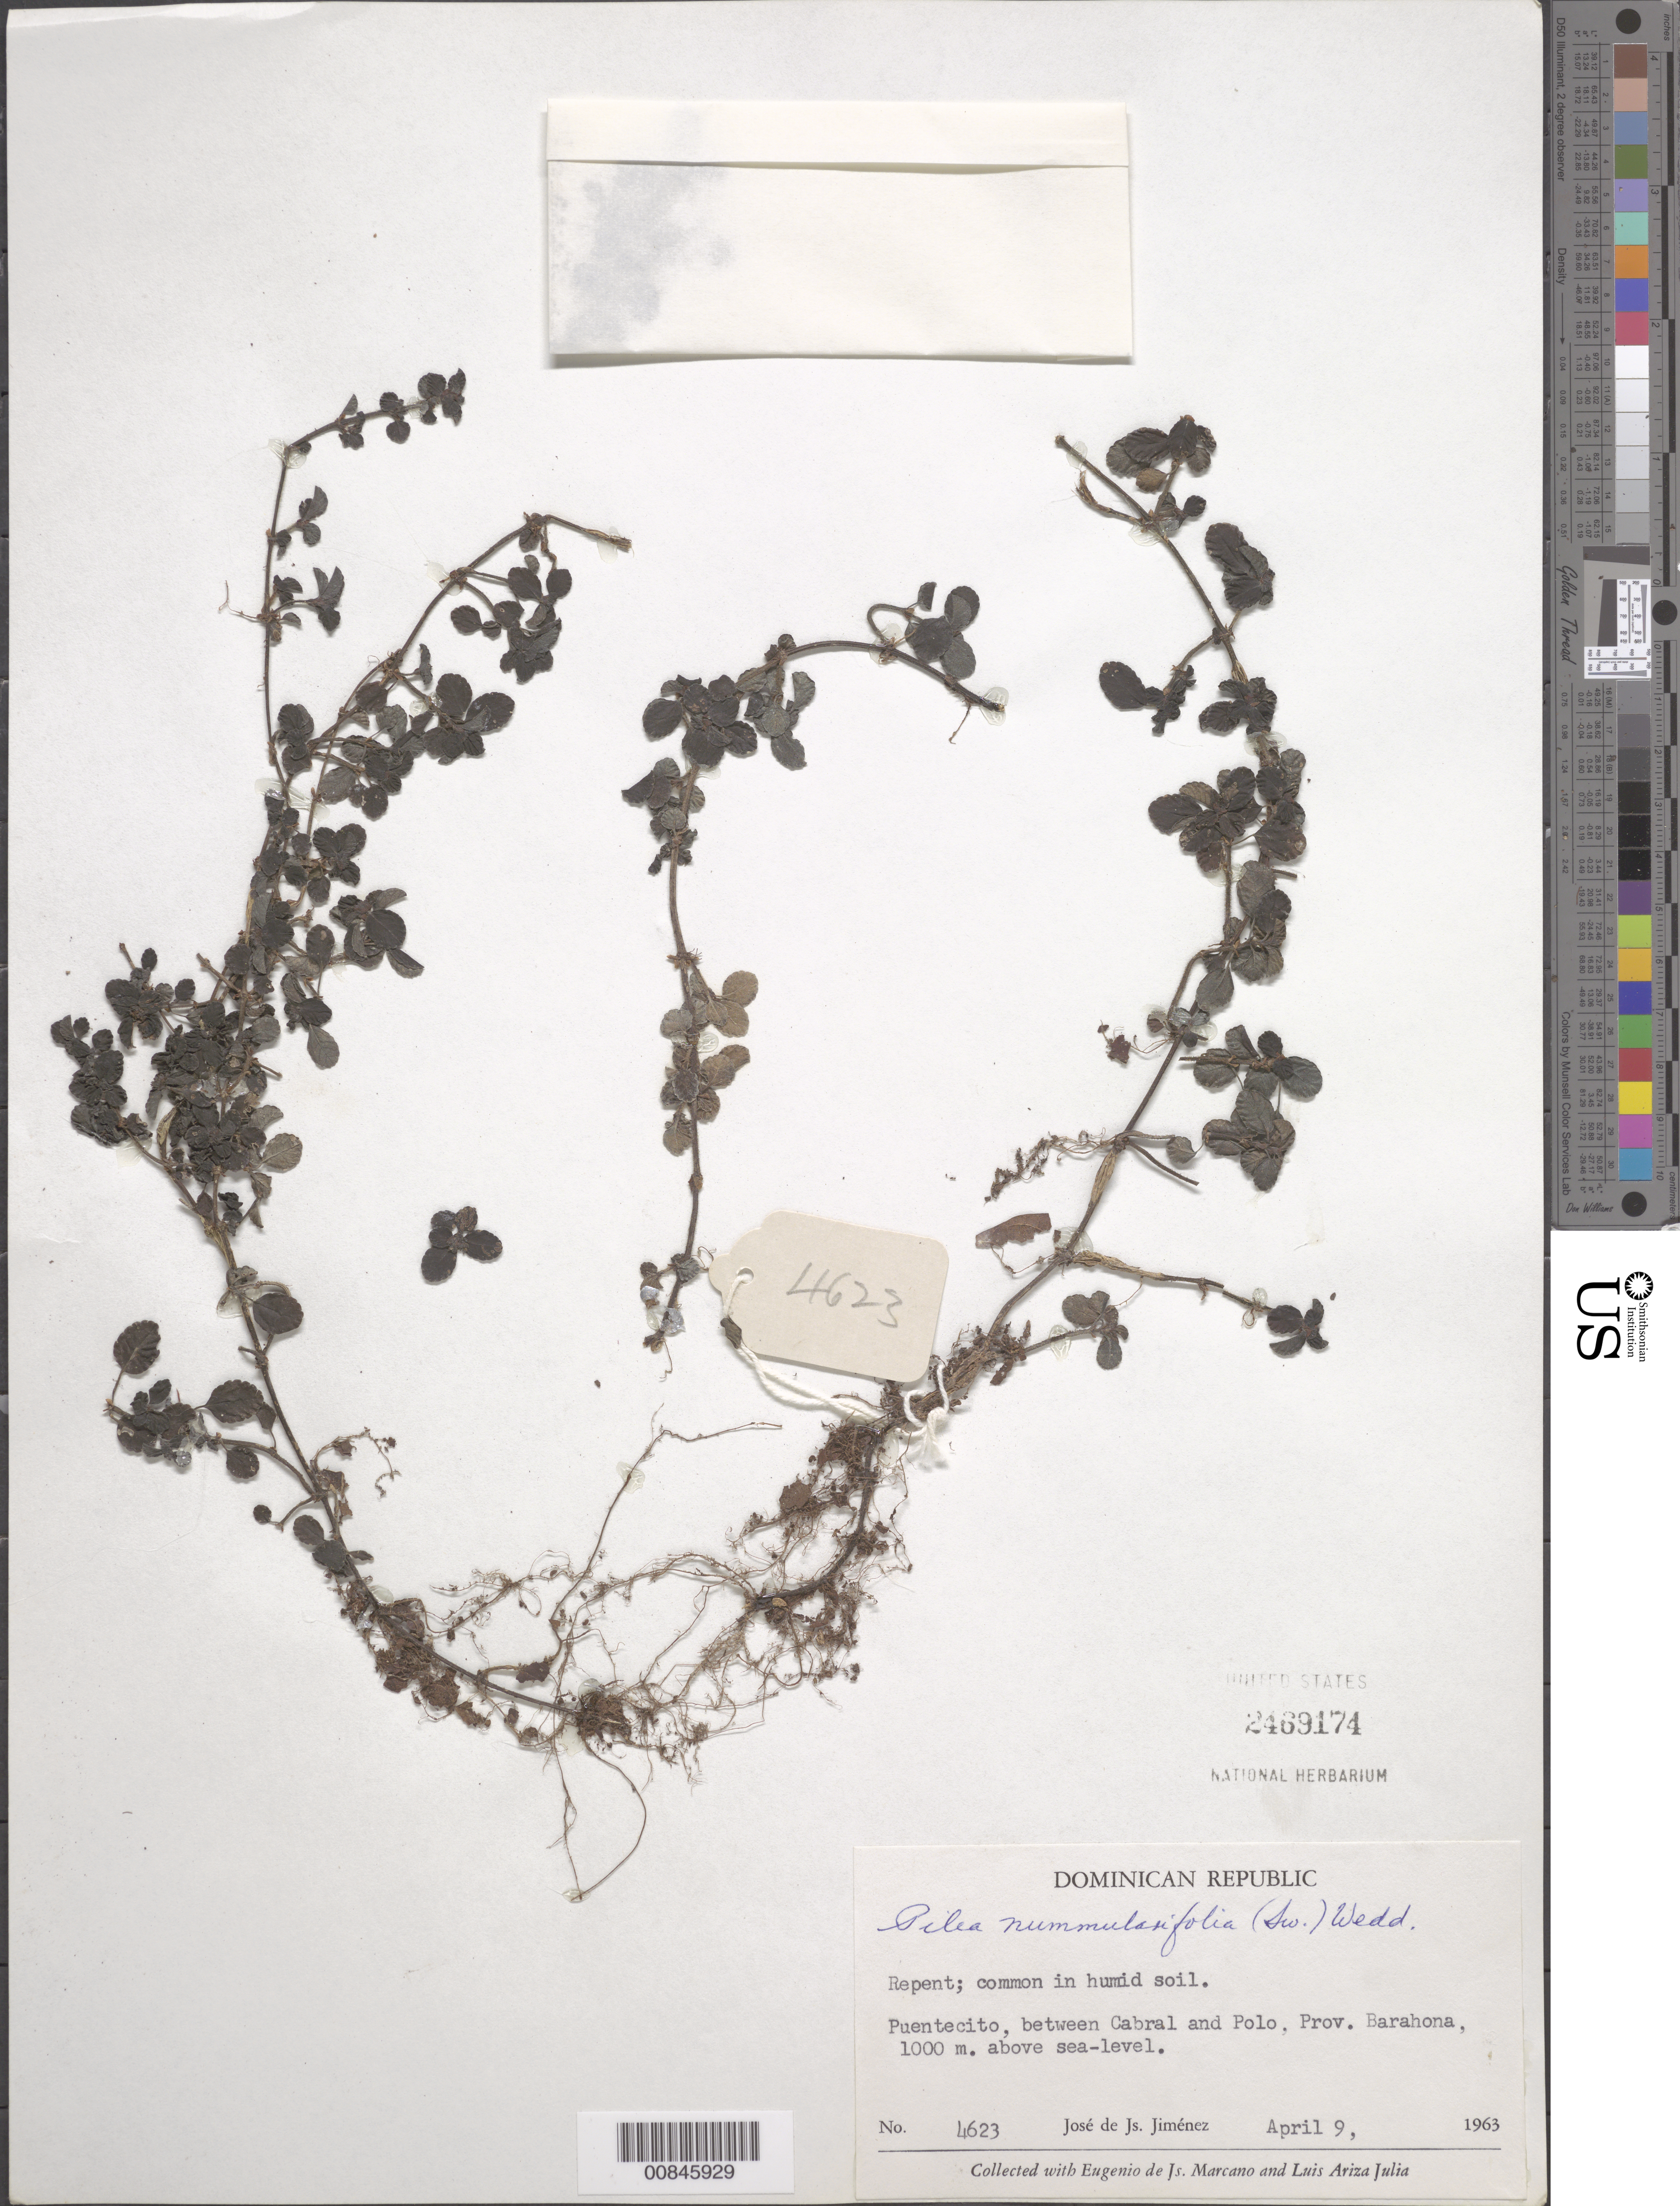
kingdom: Plantae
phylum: Tracheophyta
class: Magnoliopsida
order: Rosales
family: Urticaceae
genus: Pilea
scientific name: Pilea nummularifolia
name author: (Sw.) Wedd.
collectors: J. J. Jiménez, E. J. Marcano F. & L. Ariza-Julia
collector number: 4623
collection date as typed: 09 Apr 1963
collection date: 1963-04-09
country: Dominican Republic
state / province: Barahona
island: Hispaniola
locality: Puentecito, between Cabral y Polo.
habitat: Common in humid soil.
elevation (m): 1000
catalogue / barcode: US 2469174